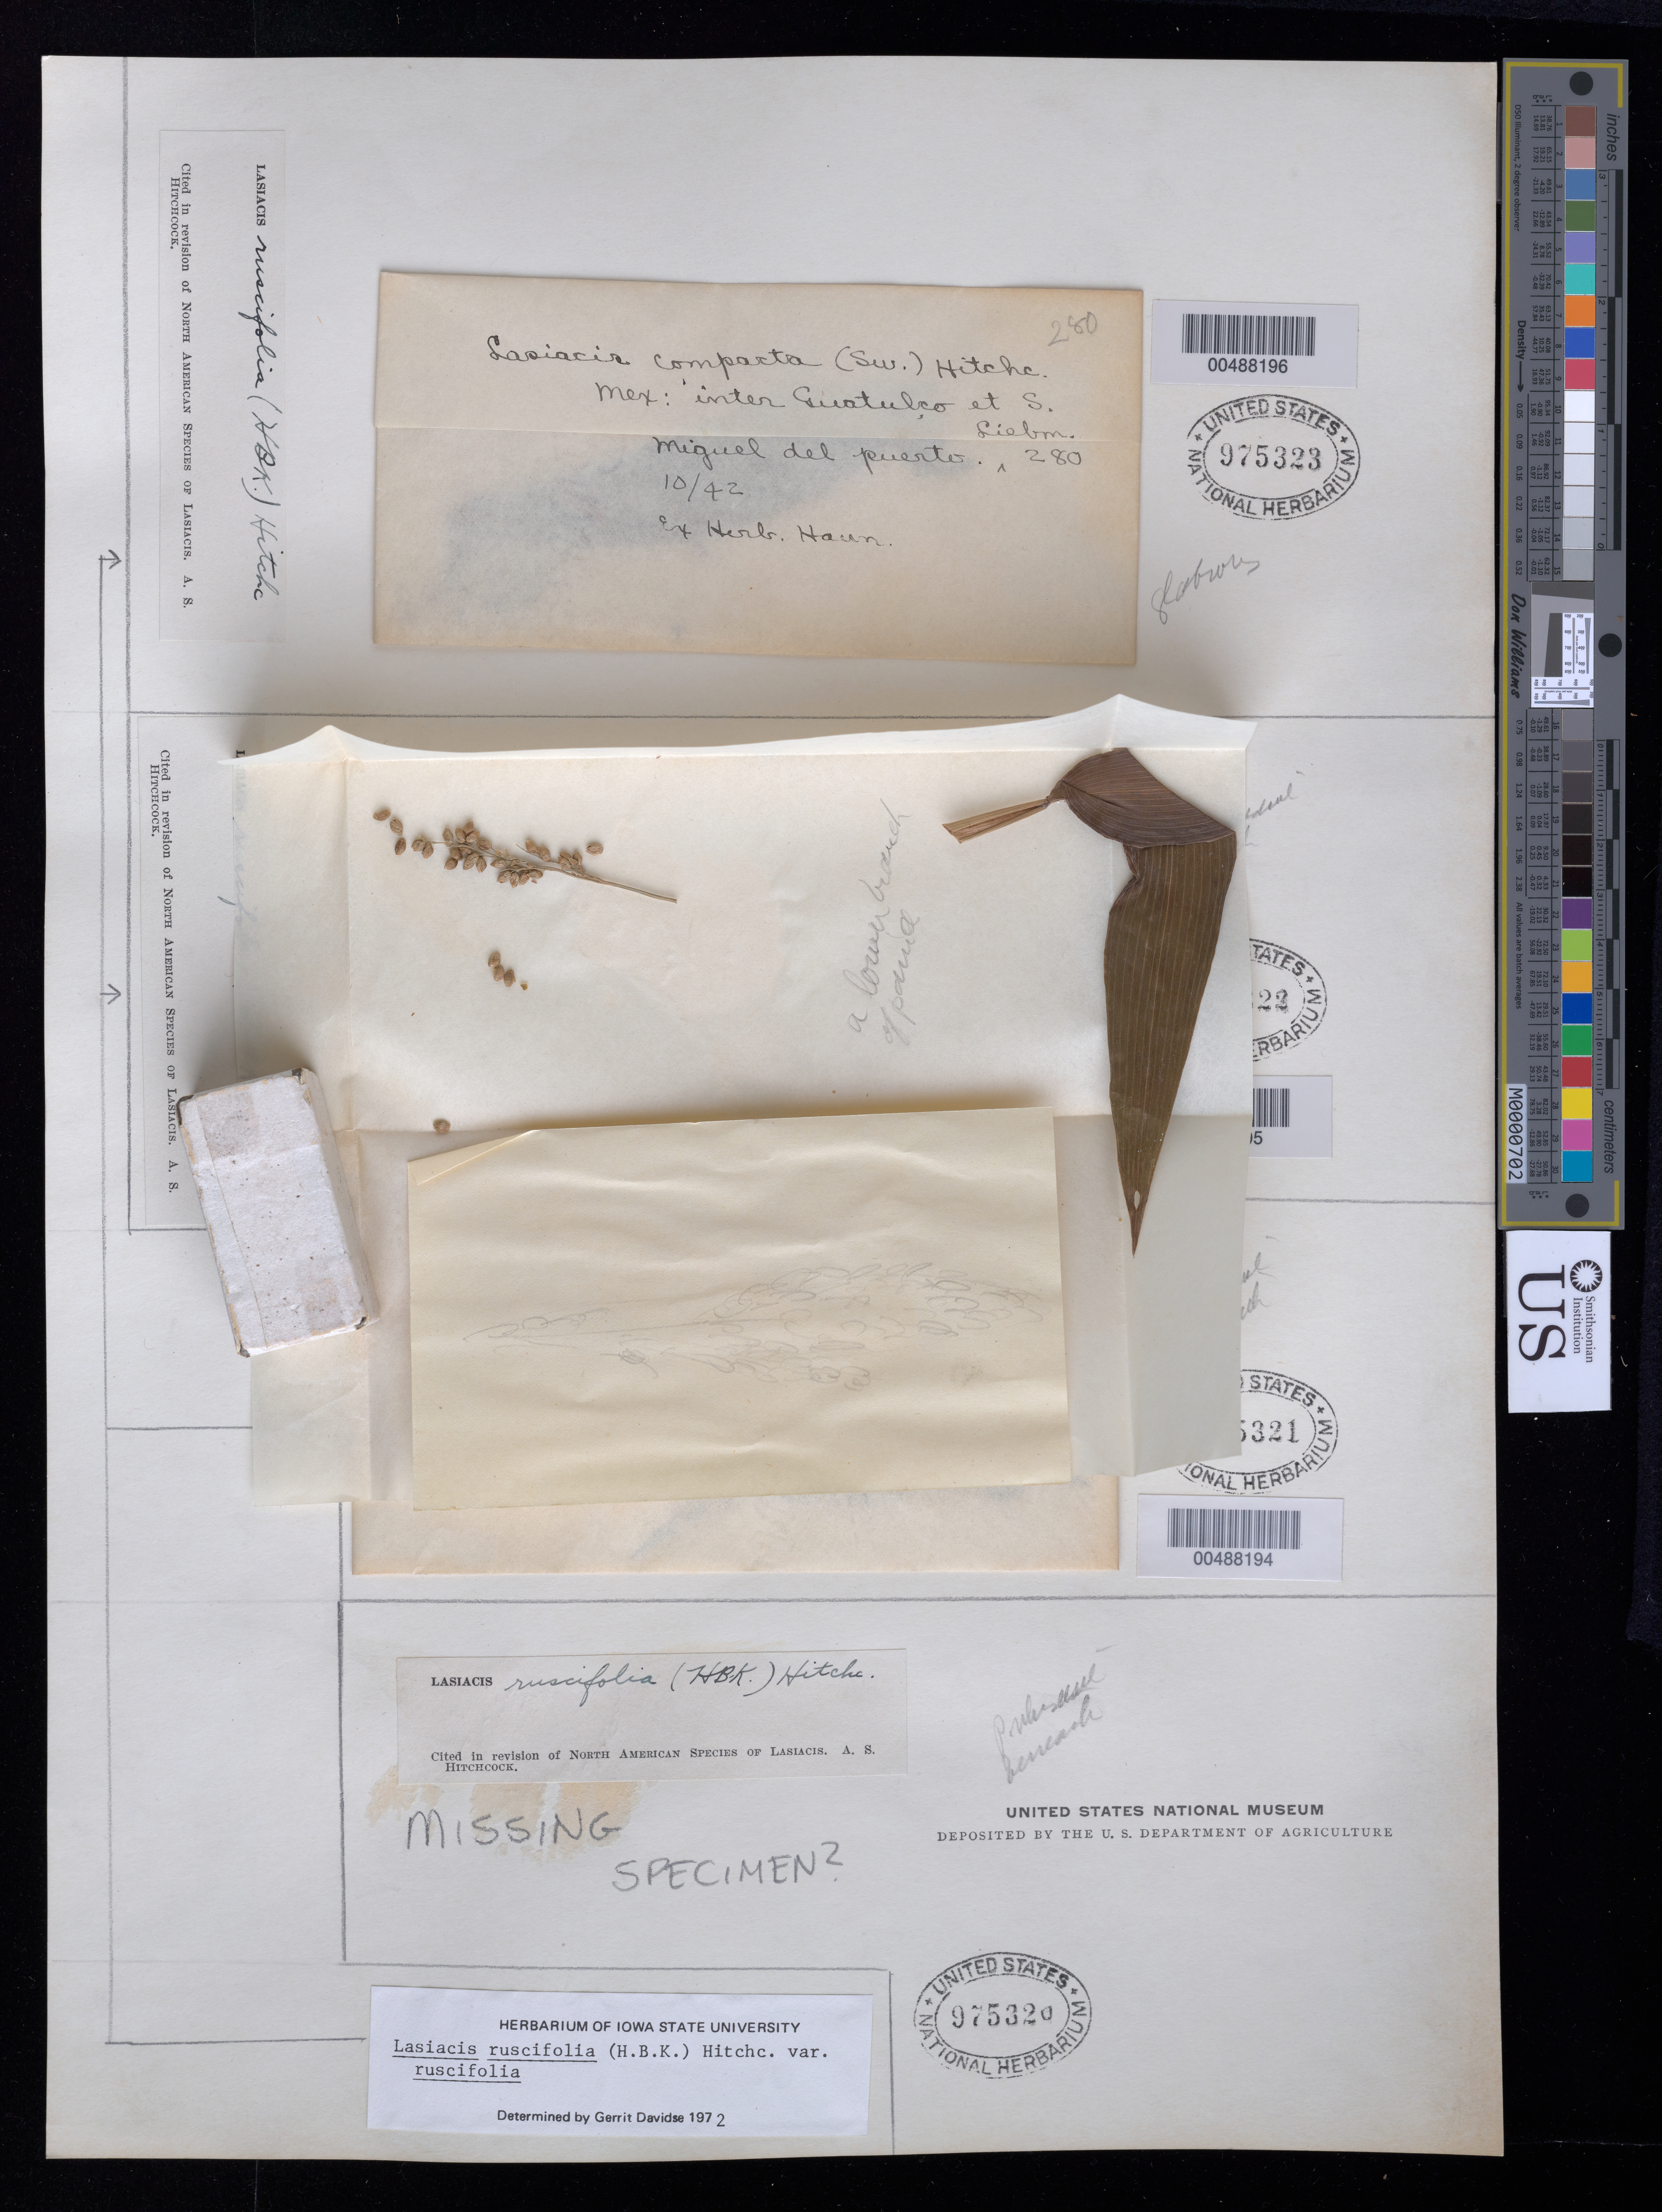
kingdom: Plantae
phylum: Tracheophyta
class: Liliopsida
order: Poales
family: Poaceae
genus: Lasiacis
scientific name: Lasiacis ruscifolia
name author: (Kunth) Hitchc.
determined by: Davidse, Gerrit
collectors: F. M. Liebmann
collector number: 281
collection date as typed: Oct 1842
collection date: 1842-10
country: Mexico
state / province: Oaxaca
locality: S. Augustin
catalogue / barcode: US 975322